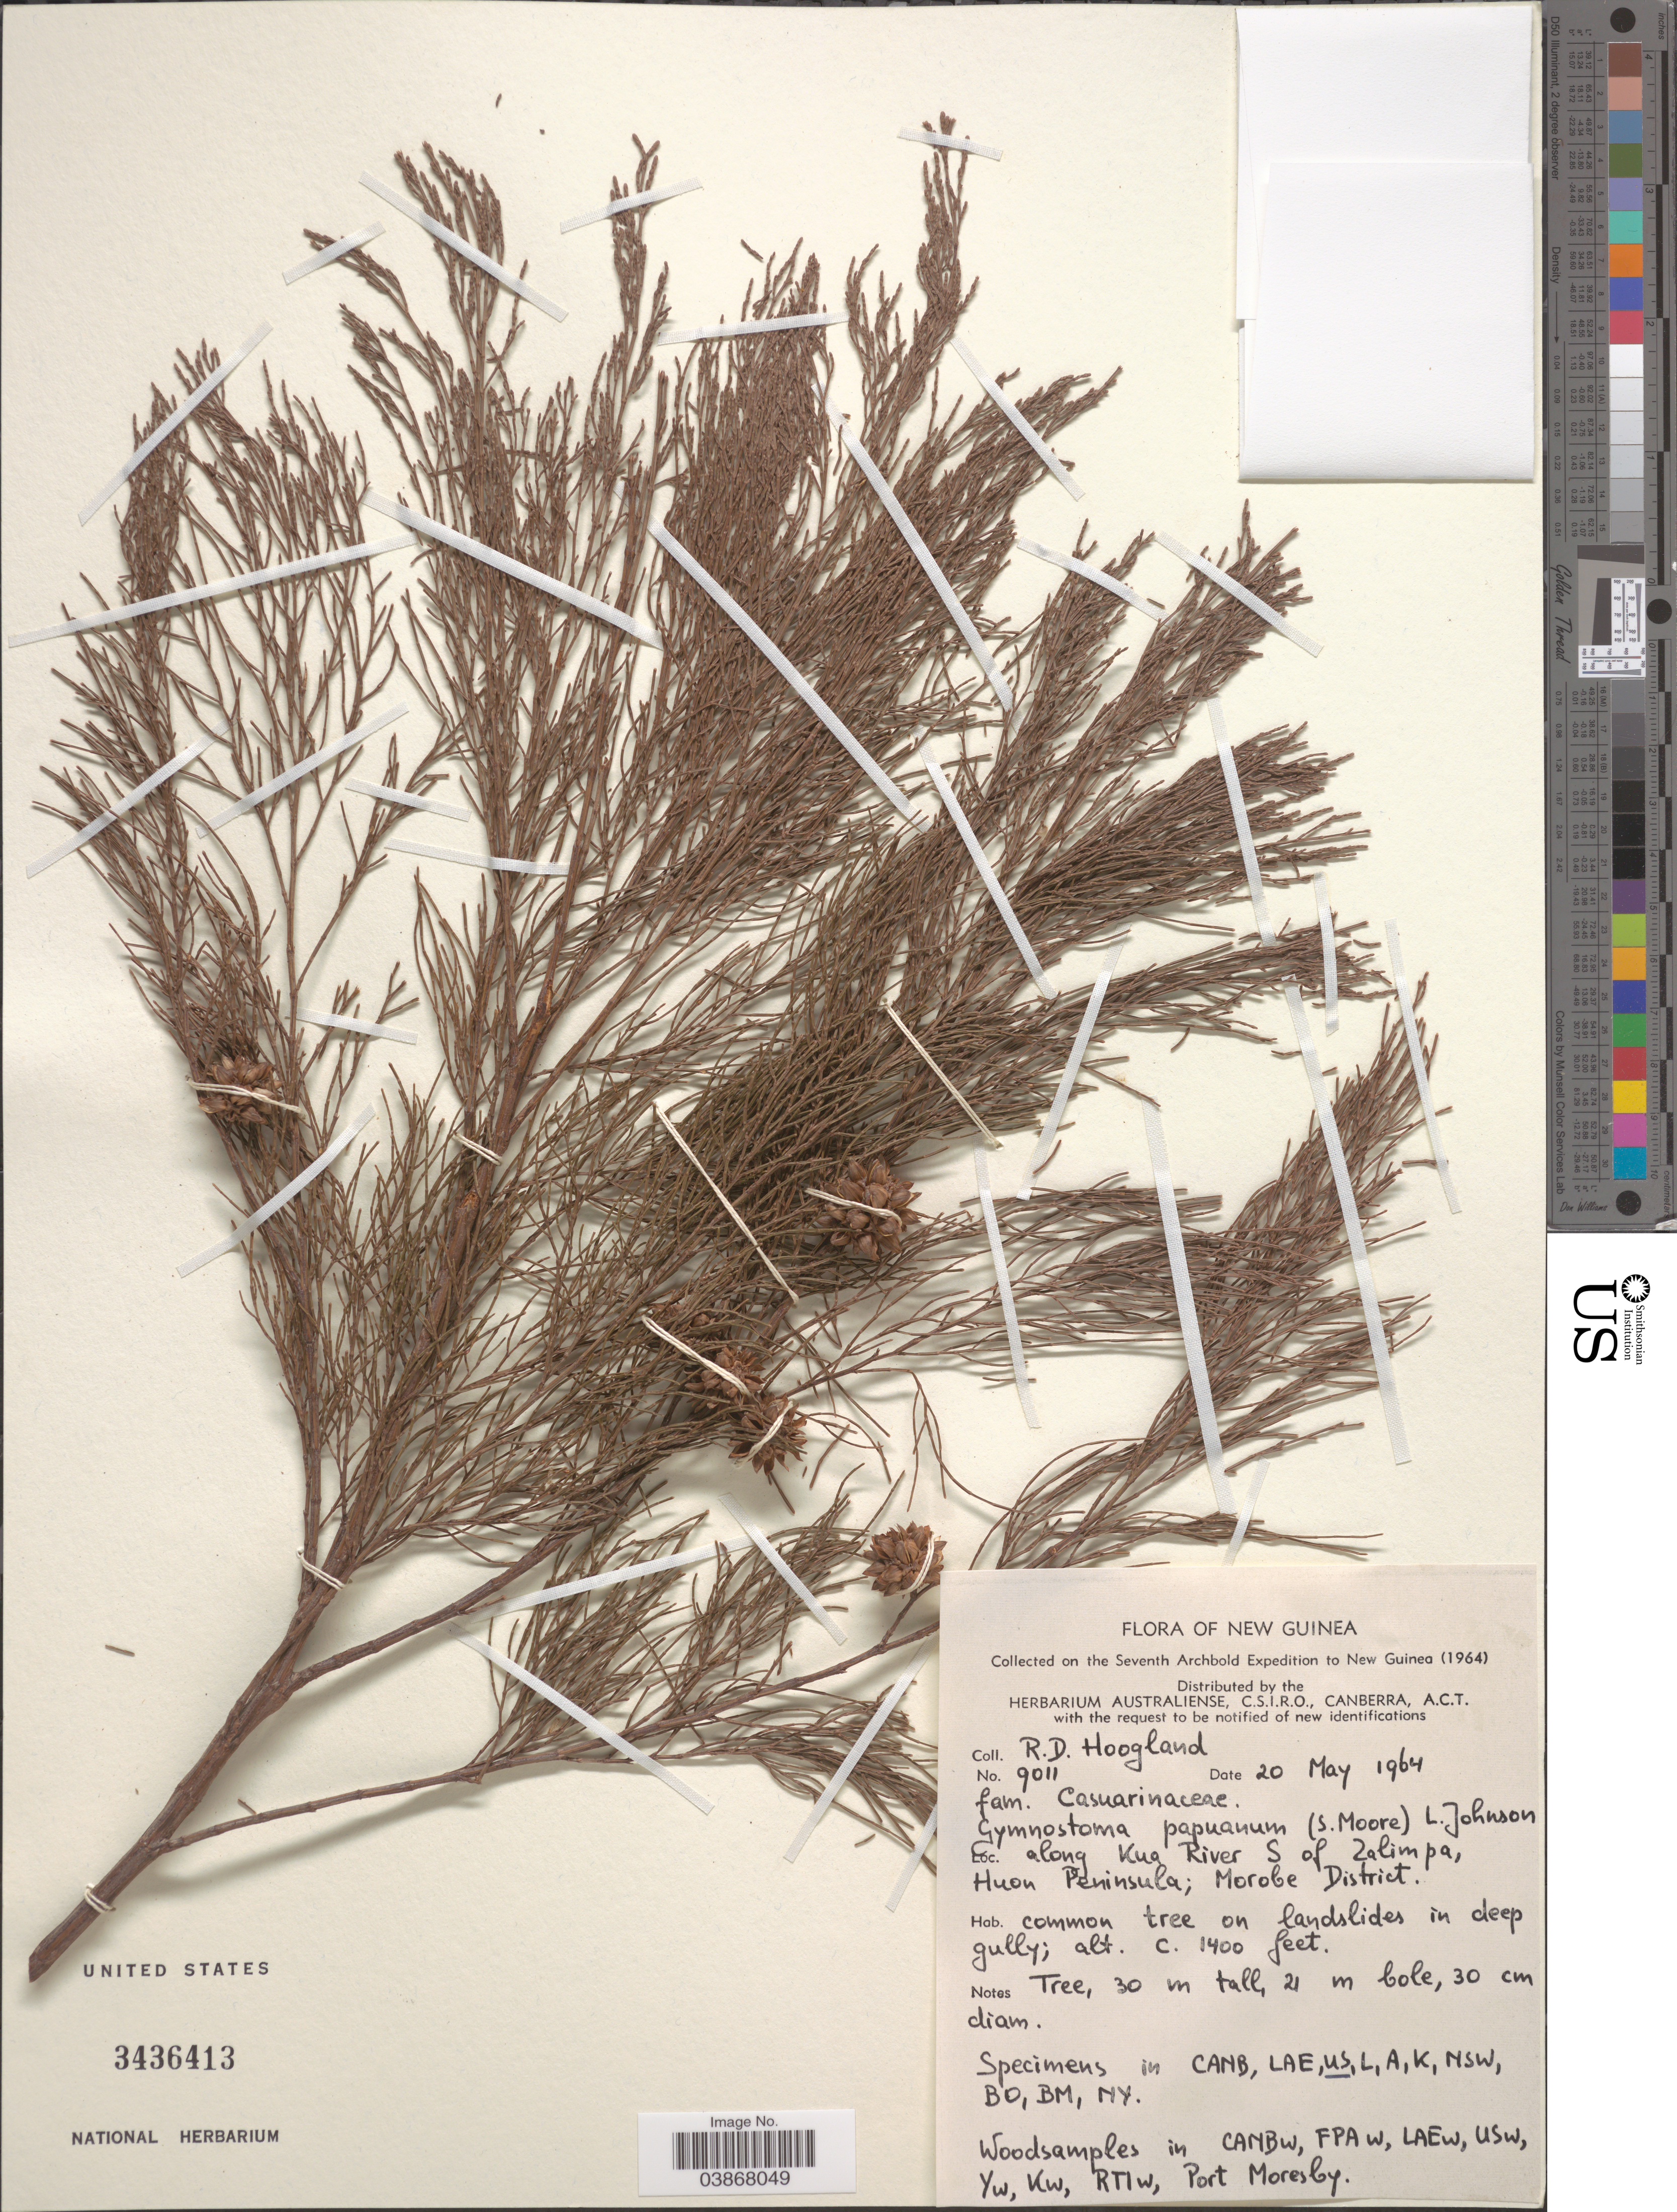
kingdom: Plantae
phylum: Tracheophyta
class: Magnoliopsida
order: Fagales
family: Casuarinaceae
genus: Gymnostoma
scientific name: Gymnostoma papuanum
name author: (S. Moore) L.A.S. Johnson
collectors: R. D. Hoogland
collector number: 9011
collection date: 1964-05-20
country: Papua New Guinea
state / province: Morobe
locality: New Guinea. Along Kua River S of Zalimpa, Huon Peninsula; Morobe District.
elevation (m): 427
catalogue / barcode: US 3436413